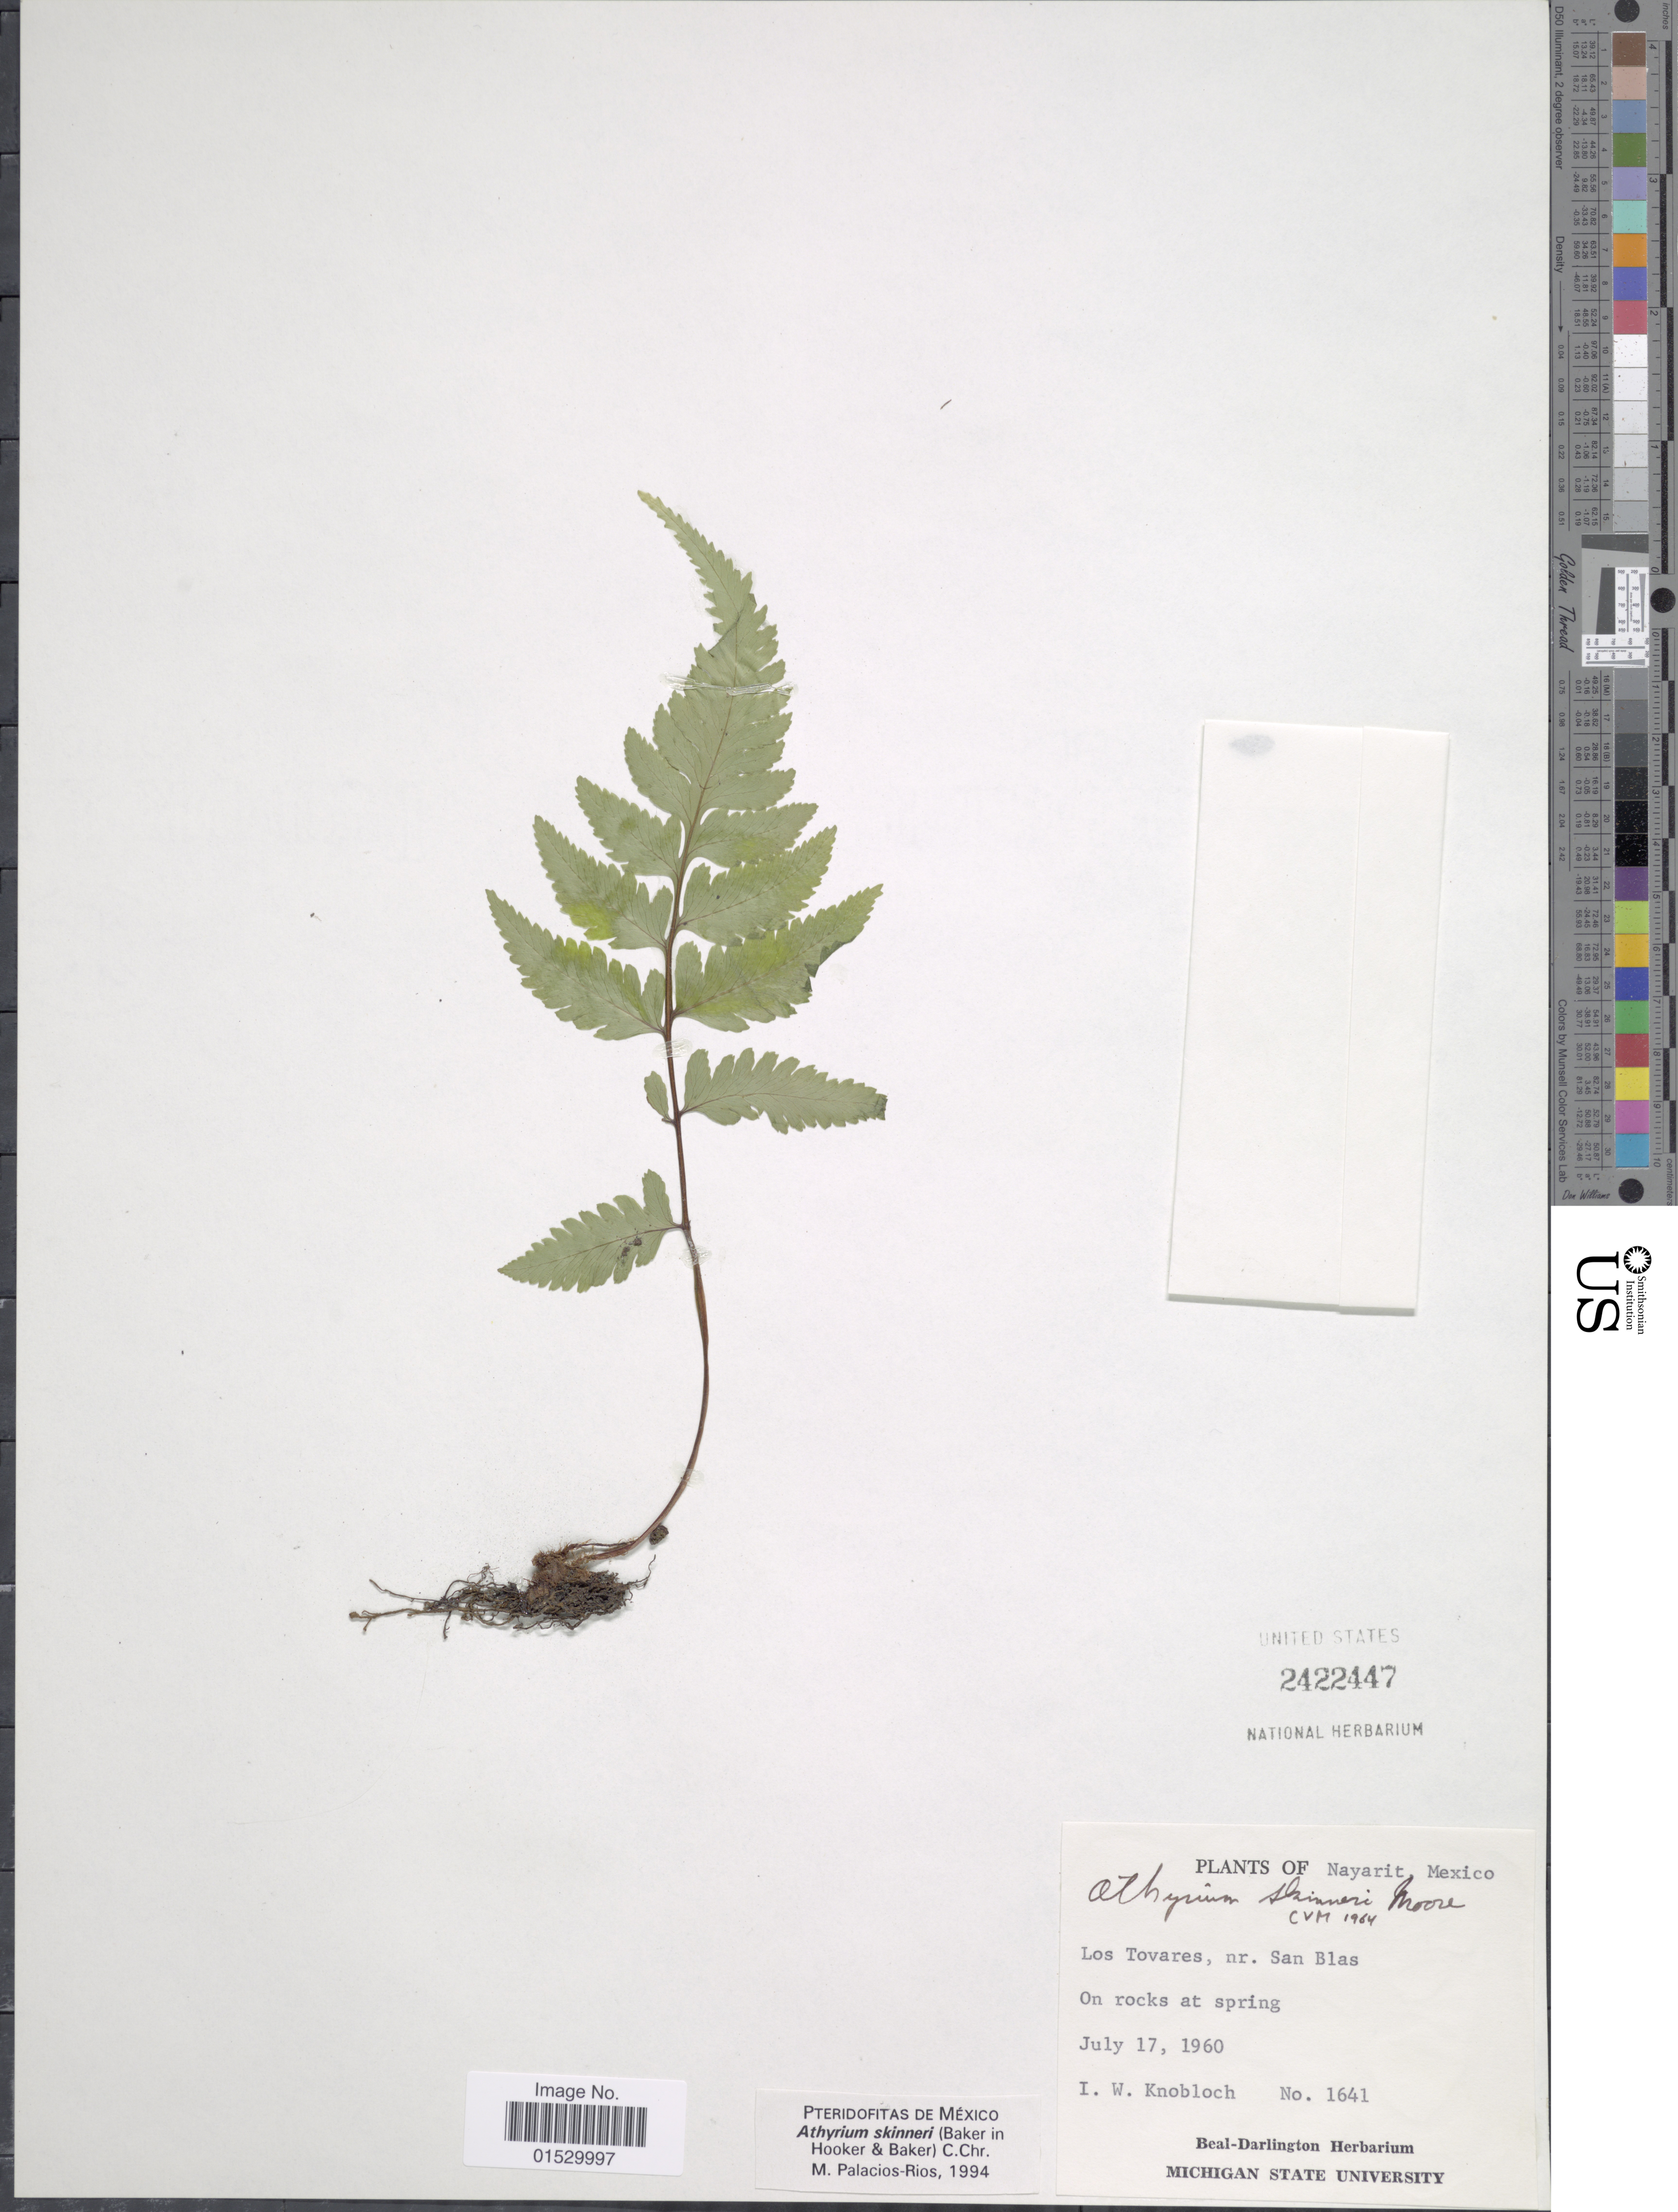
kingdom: Plantae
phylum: Tracheophyta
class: Polypodiopsida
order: Polypodiales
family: Athyriaceae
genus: Athyrium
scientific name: Athyrium skinneri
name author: (Baker) Diels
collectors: I. W. Knobloch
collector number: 1641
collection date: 1960-07-17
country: Mexico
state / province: Nayarit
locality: Los Tovares, nr. San Blas, On rocks at spring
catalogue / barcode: US 2422447